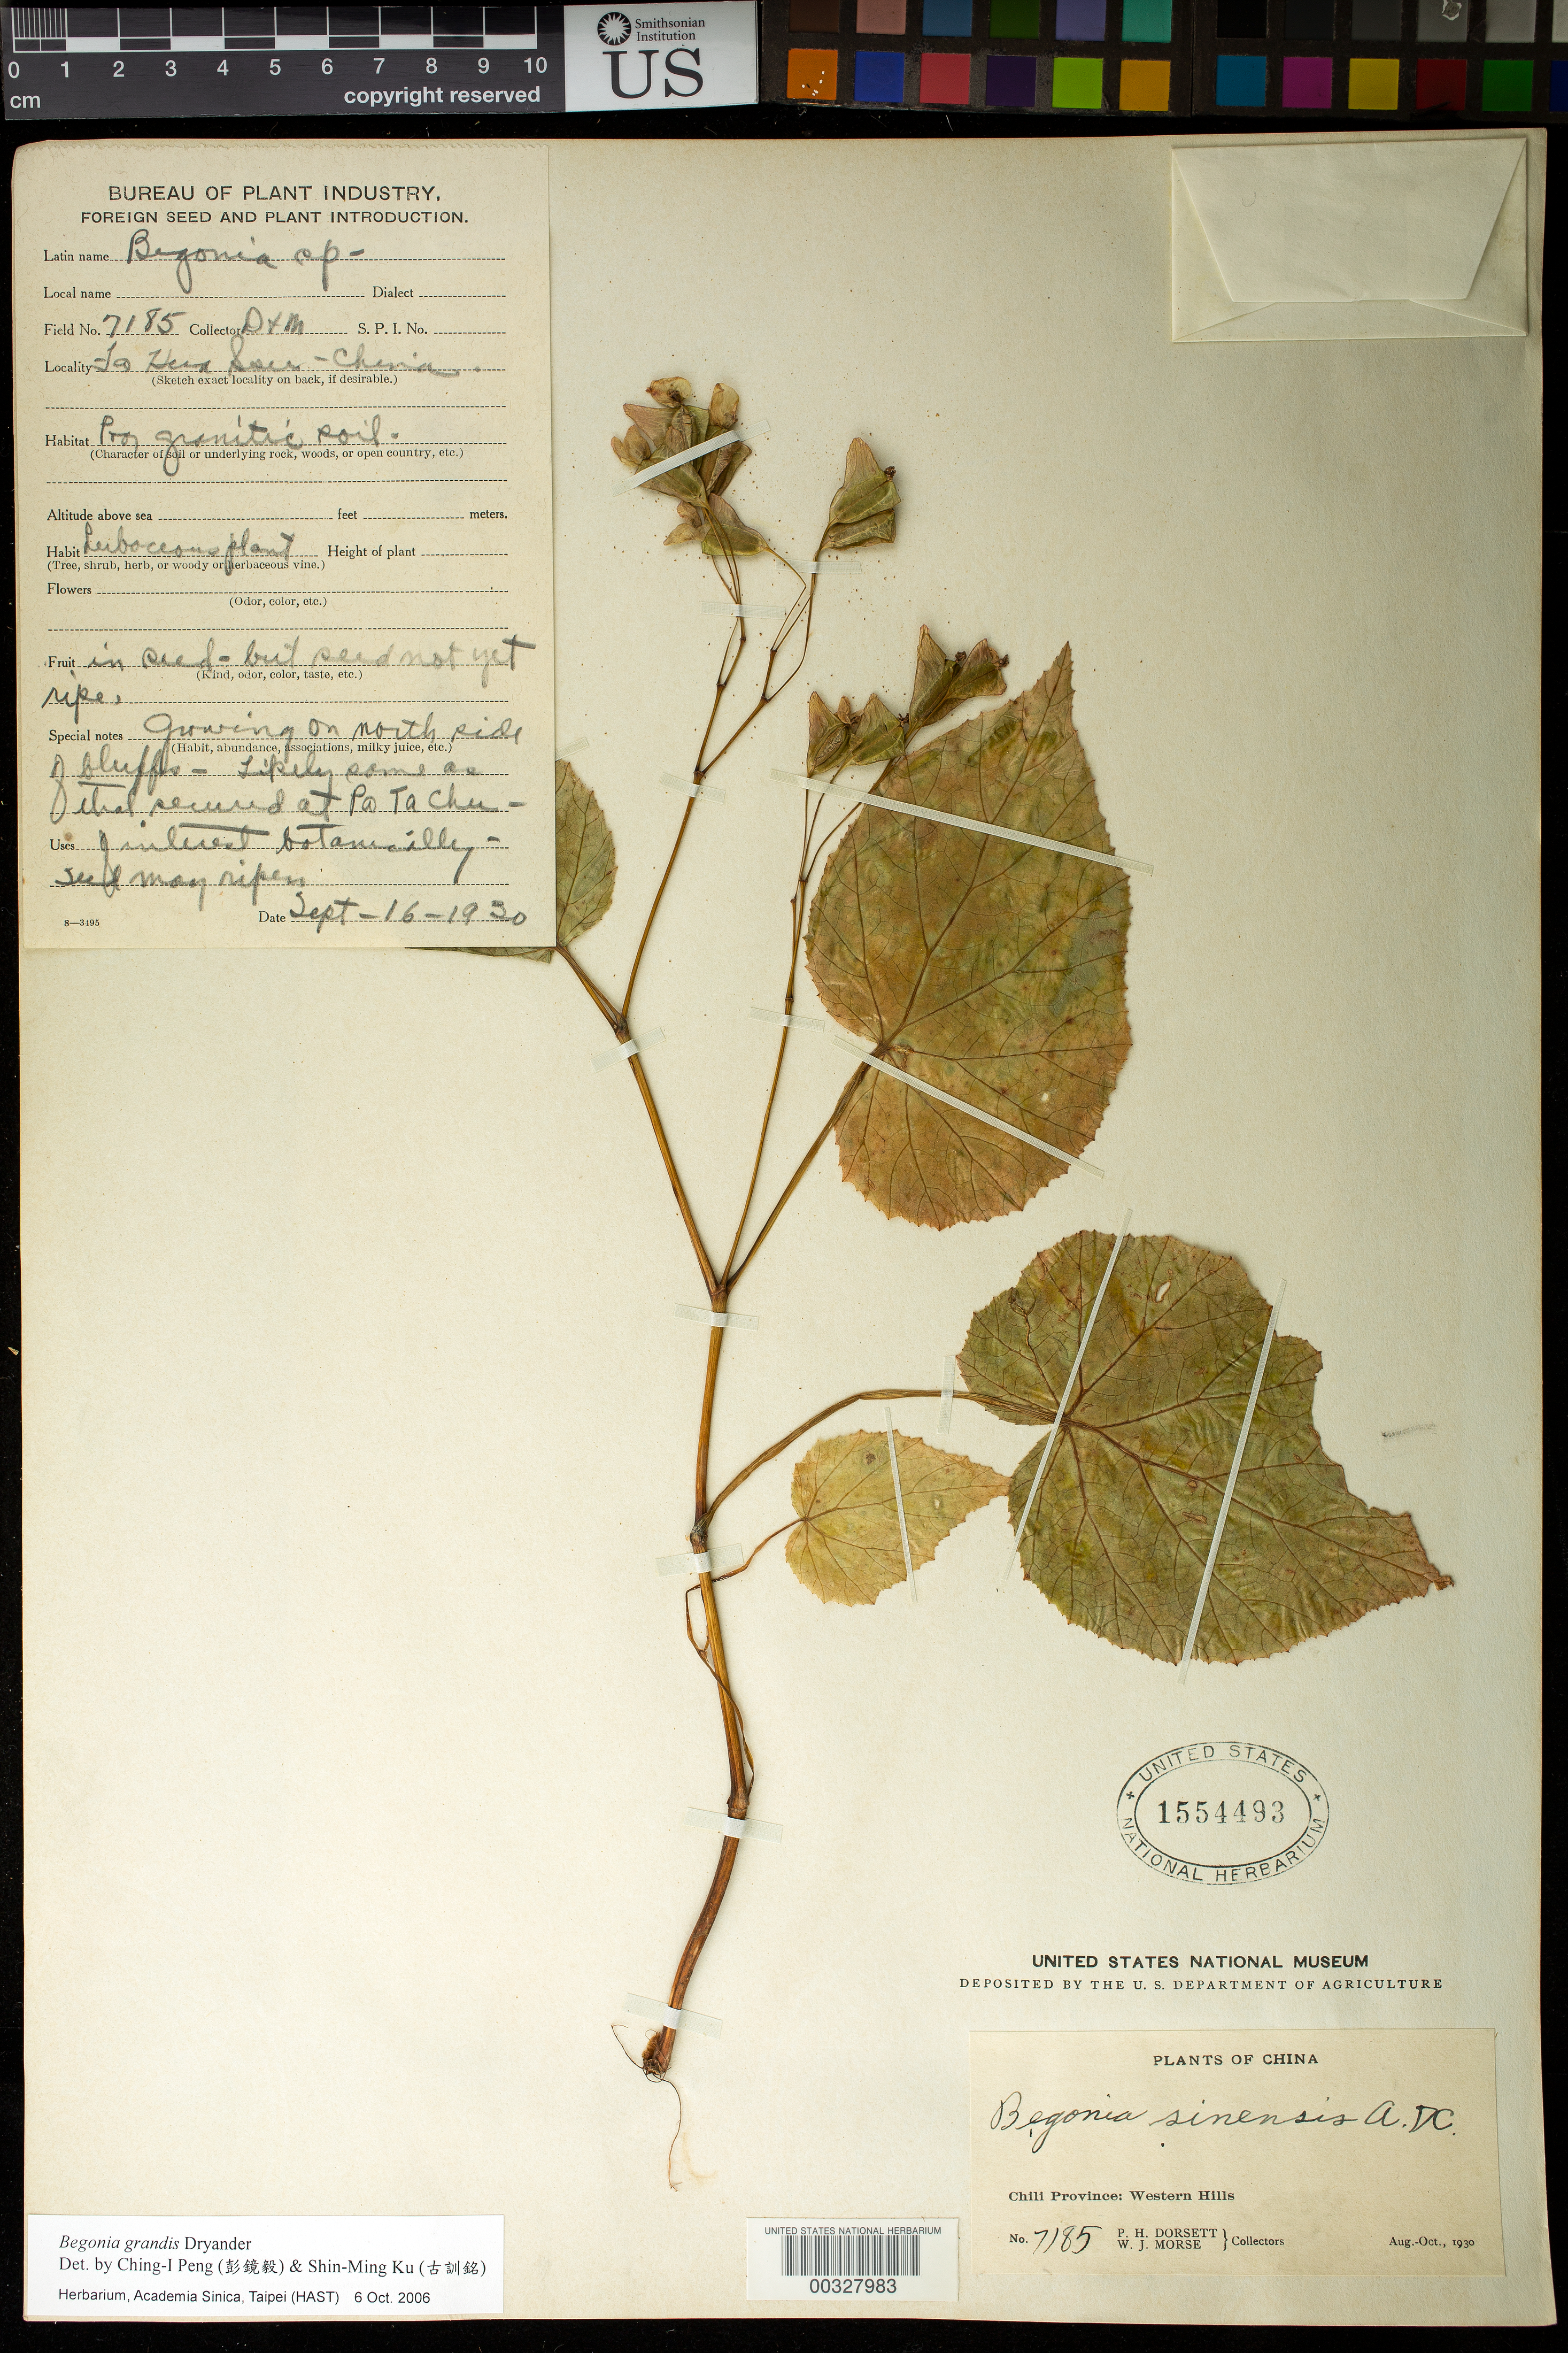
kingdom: Plantae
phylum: Tracheophyta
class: Magnoliopsida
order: Cucurbitales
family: Begoniaceae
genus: Begonia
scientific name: Begonia grandis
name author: Dryand.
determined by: Peng, Ching-I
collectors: P. H. Dorsett & W. J. Morse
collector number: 7185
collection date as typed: Aug 1930 to -- Oct 1930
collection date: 1930-08/1930-10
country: China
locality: Chili province, western hills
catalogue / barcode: US 1554493